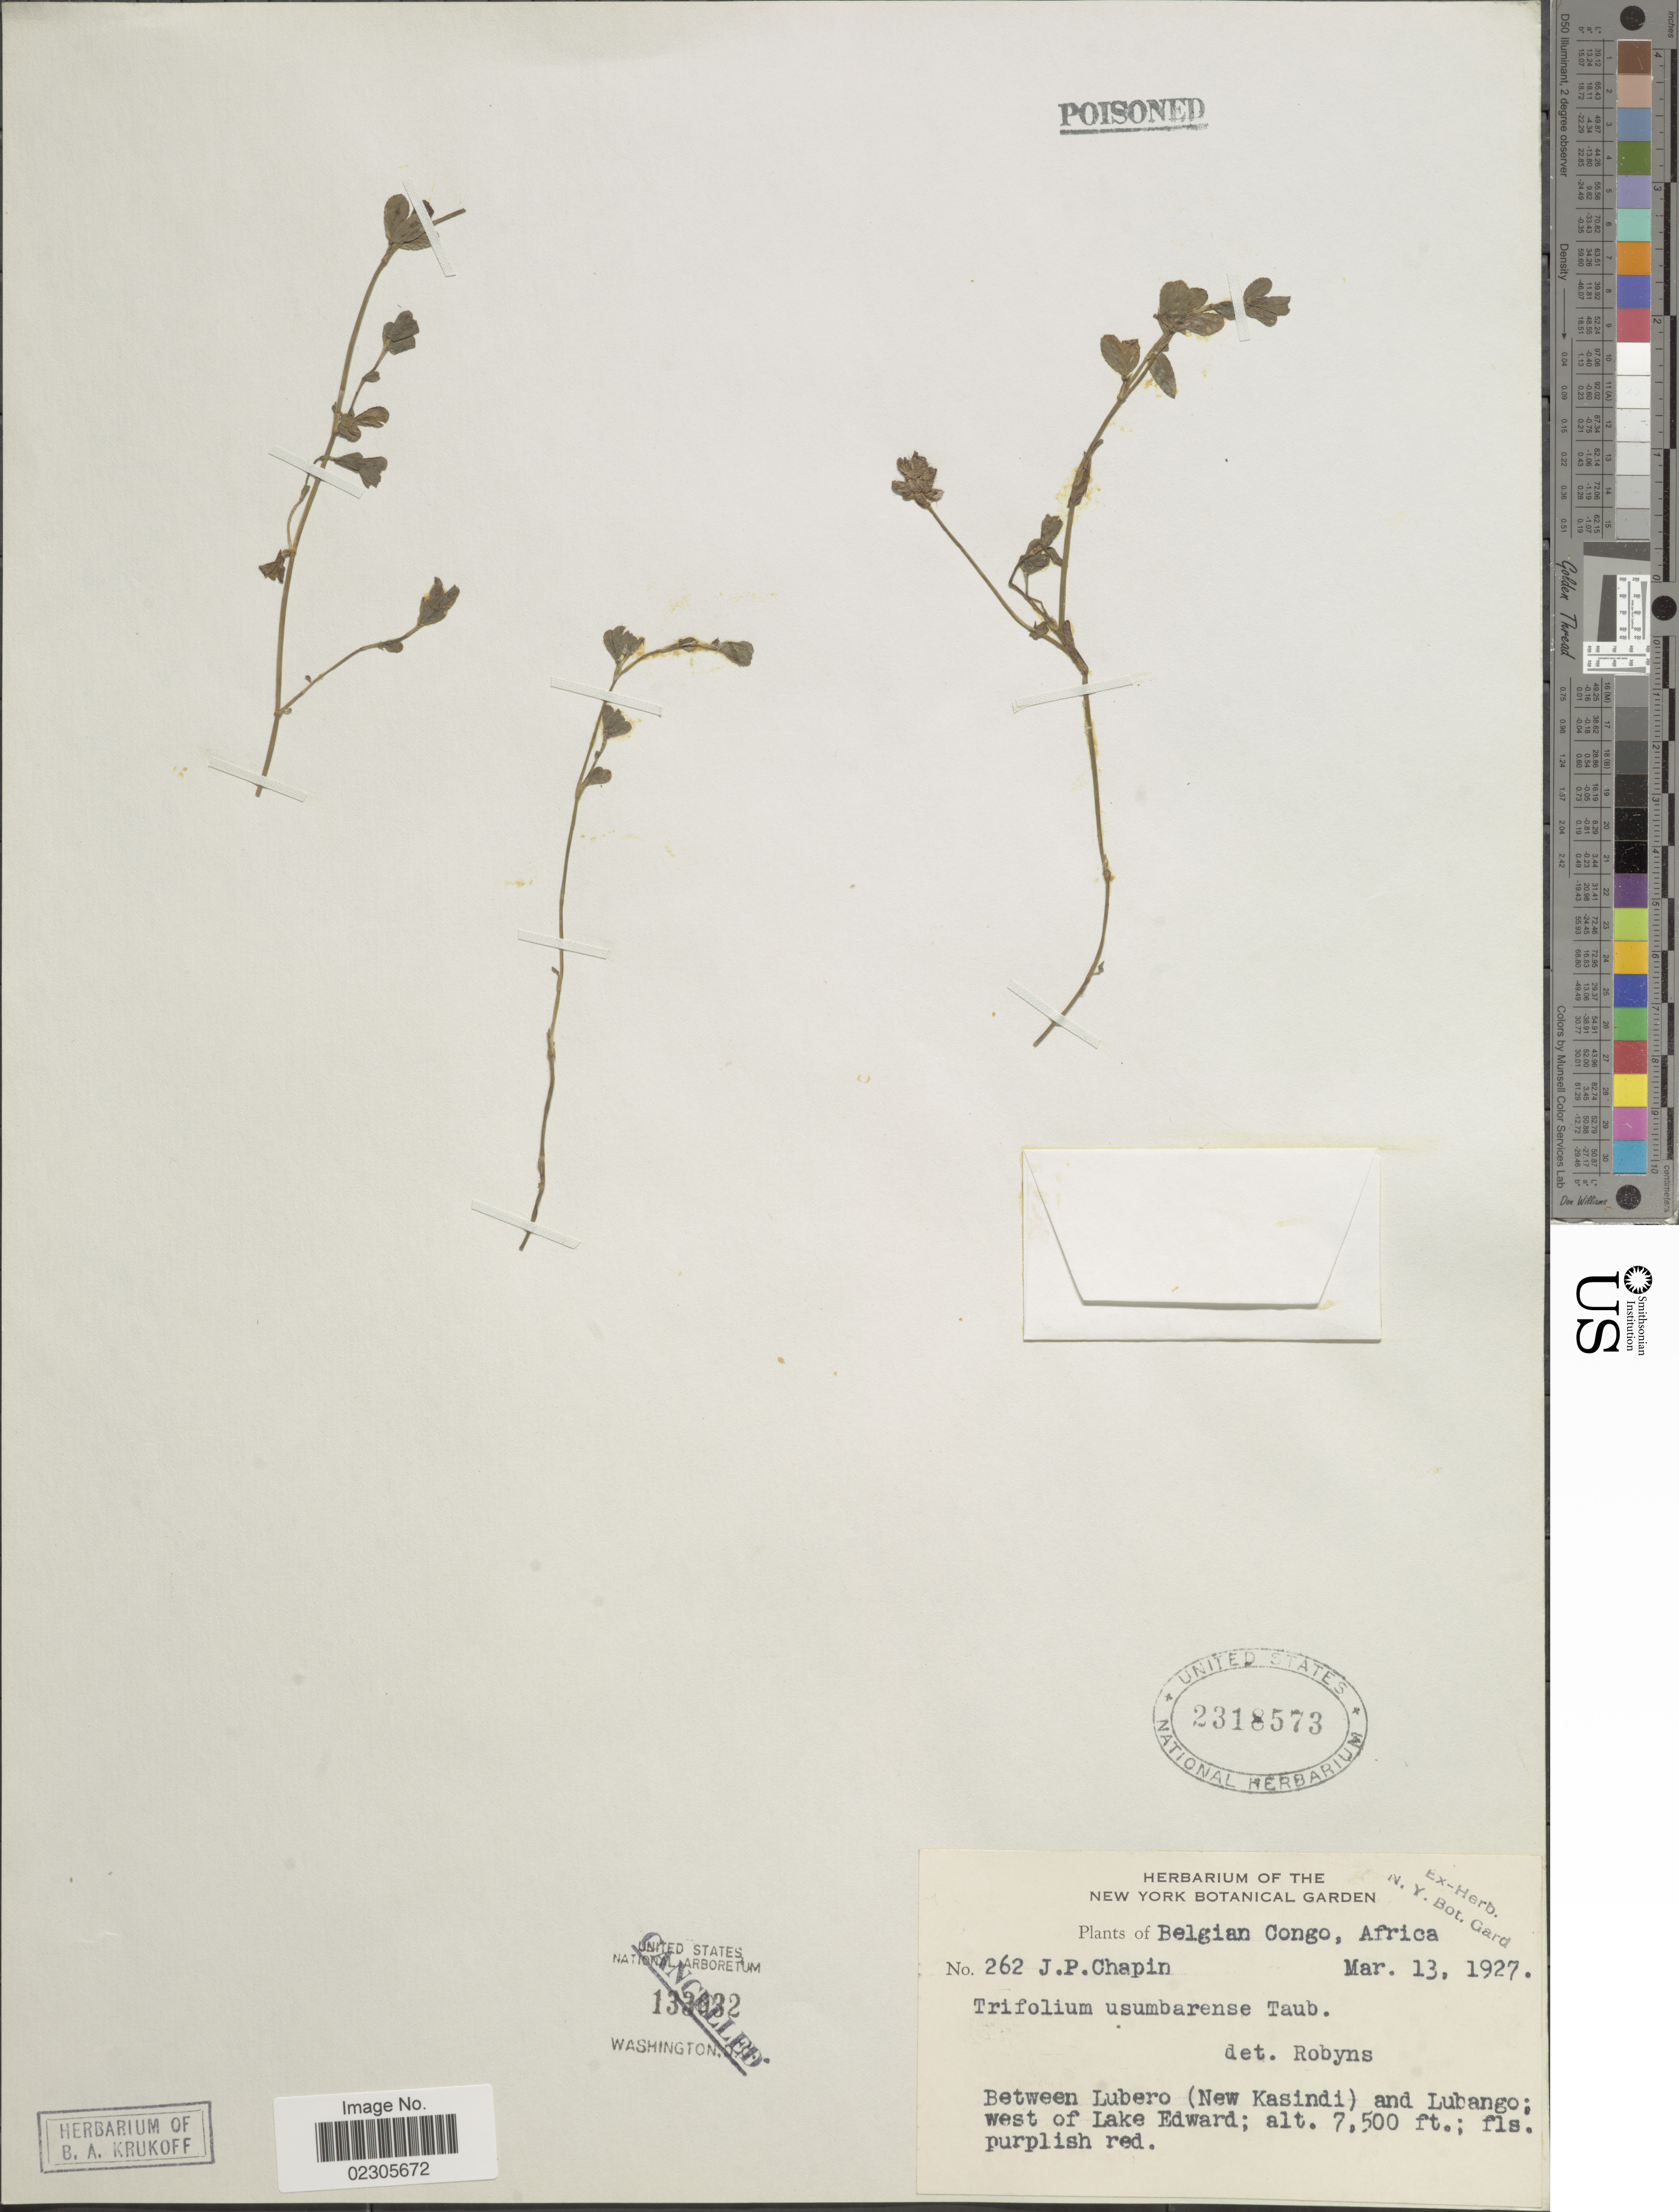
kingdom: Plantae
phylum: Tracheophyta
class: Magnoliopsida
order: Fabales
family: Fabaceae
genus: Trifolium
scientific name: Trifolium usambarense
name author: Taub.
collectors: J. Chapin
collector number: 262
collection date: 1927-03-13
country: Congo, Democratic Republic of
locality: Belgian Congo, Between Lubero (New Kasindi) and Lubango: west of Lake Edward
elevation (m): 2286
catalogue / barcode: US 2318573